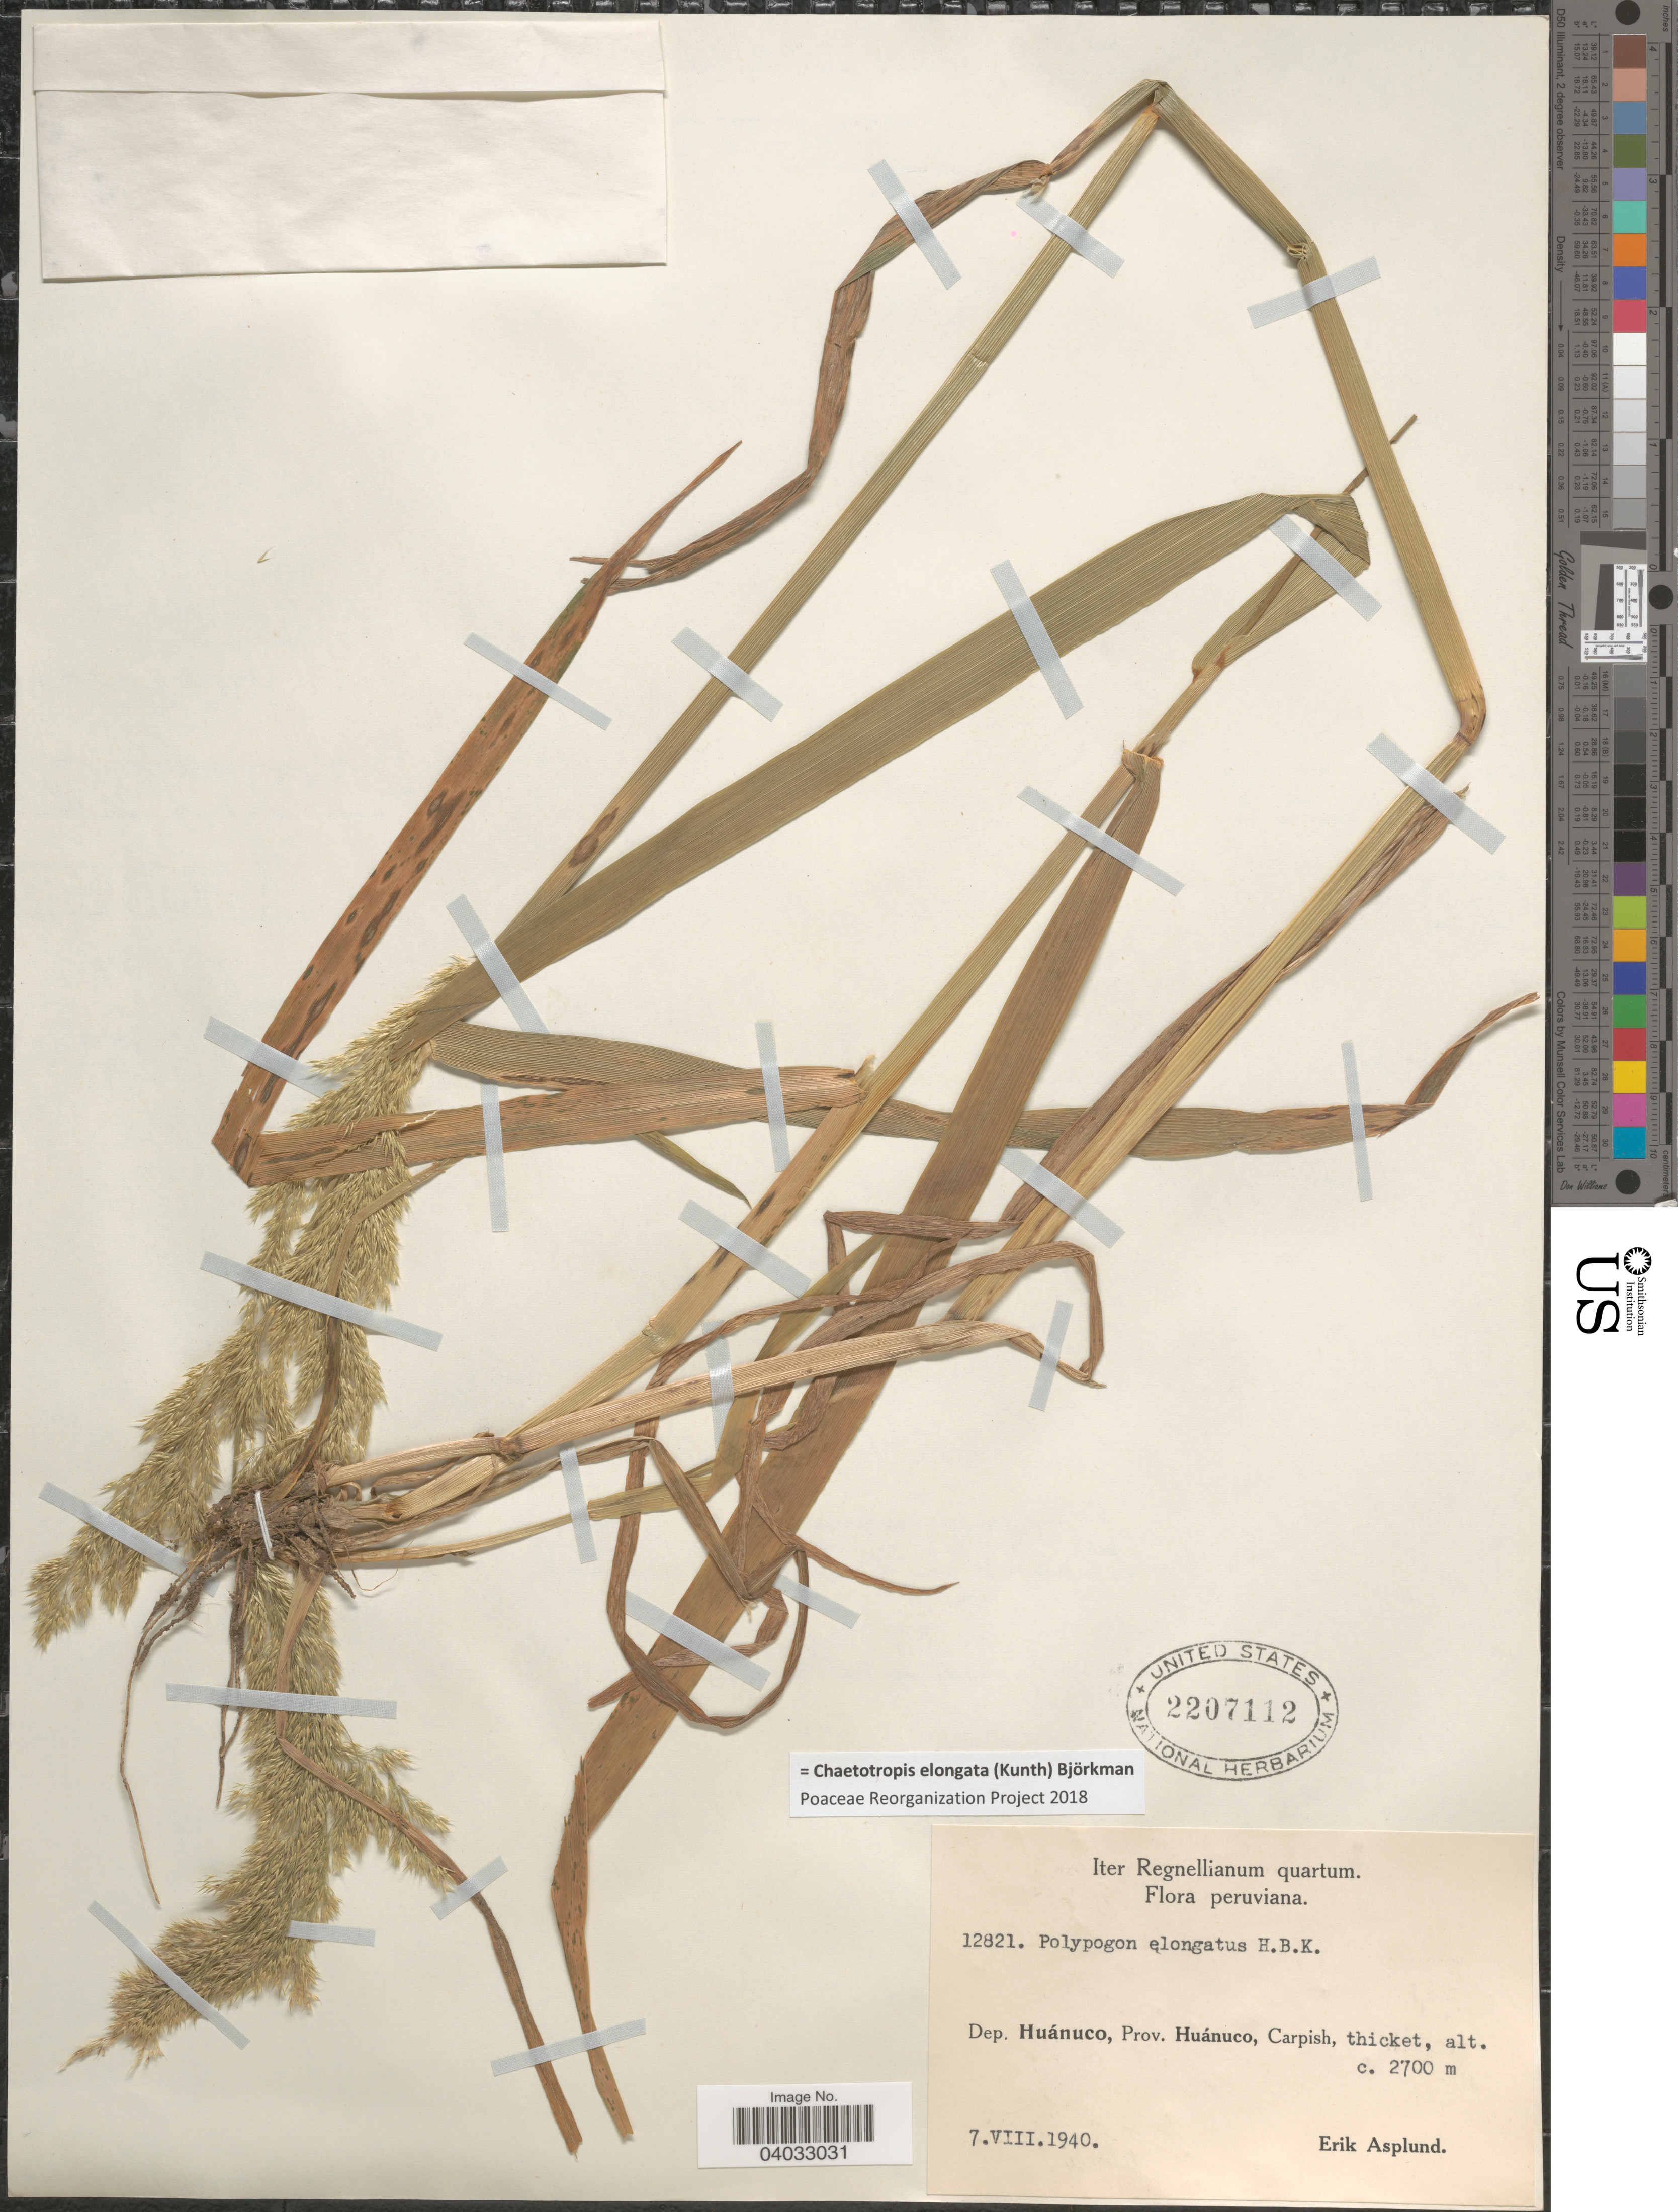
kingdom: Plantae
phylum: Tracheophyta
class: Liliopsida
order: Poales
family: Poaceae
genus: Chaetotropis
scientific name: Chaetotropis elongata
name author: (Kunth) Björkman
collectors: E. Asplund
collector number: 12821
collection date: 1940-08-07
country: Peru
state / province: Huánuco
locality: Dep. Huánuco, Carpish.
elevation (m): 2700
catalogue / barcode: US 2207112